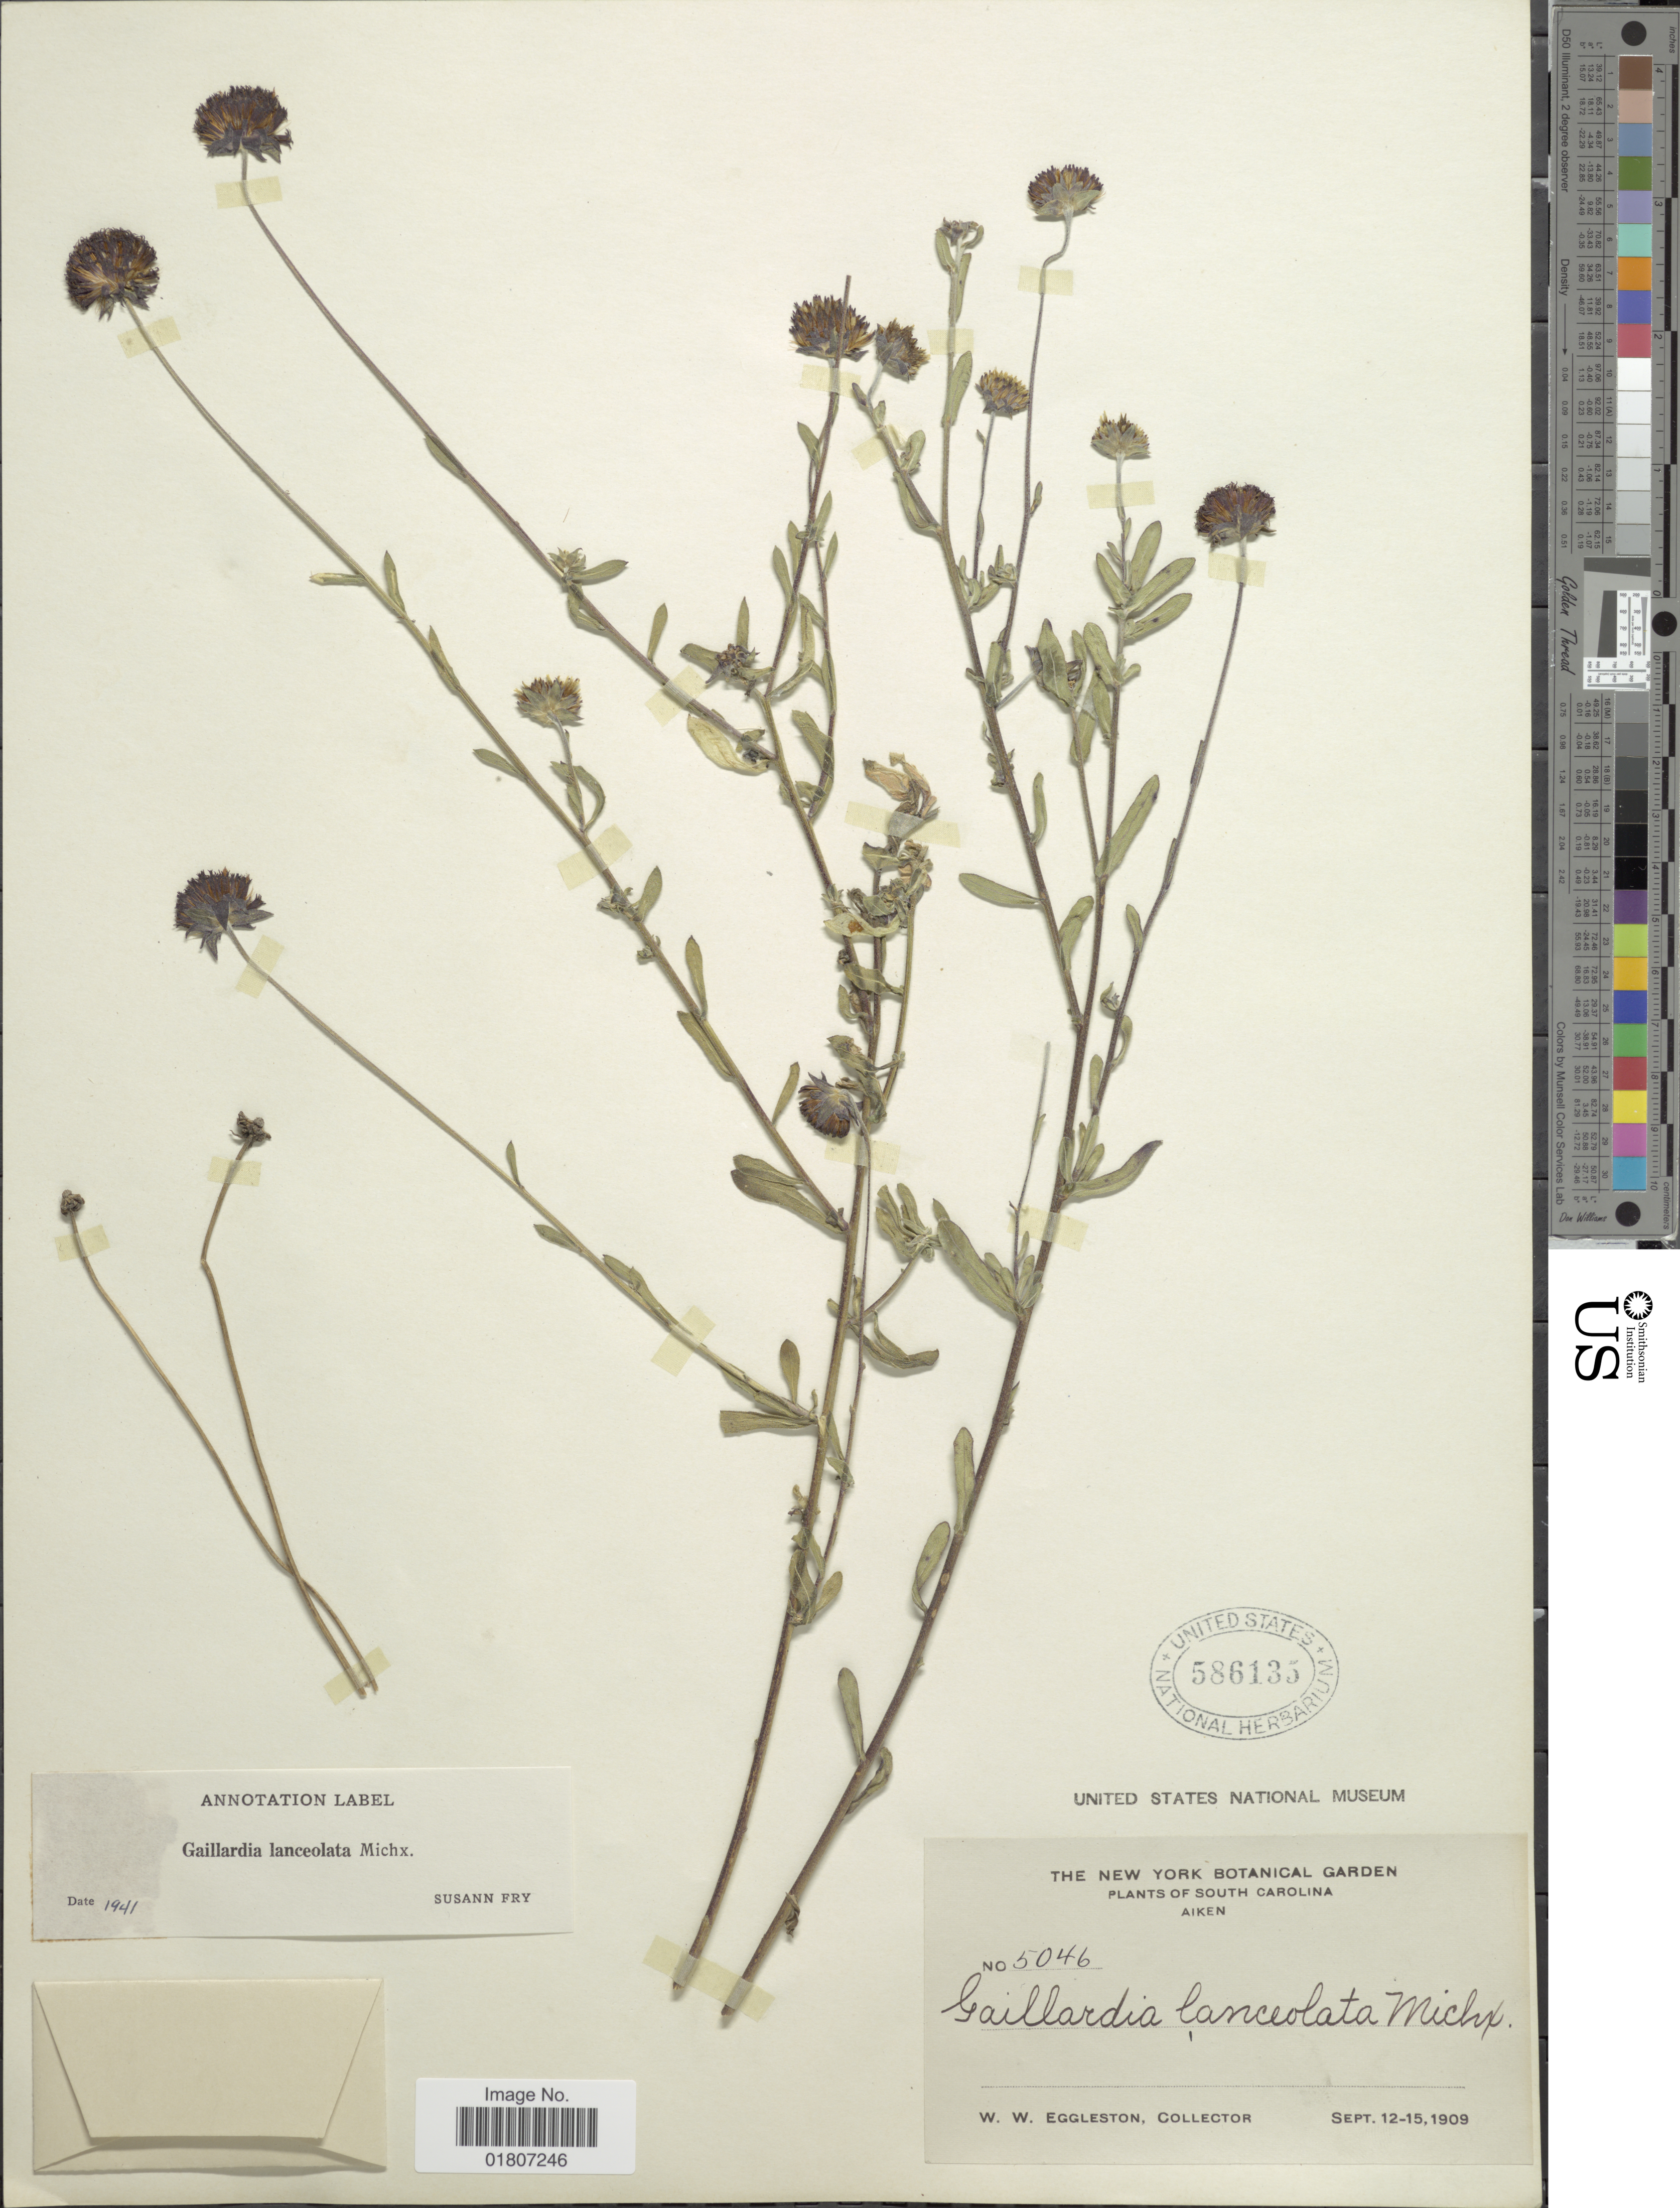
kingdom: Plantae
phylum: Tracheophyta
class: Magnoliopsida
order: Asterales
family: Asteraceae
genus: Gaillardia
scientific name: Gaillardia lanceolata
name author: Michx.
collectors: W. W. Eggleston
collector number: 5046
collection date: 1909-09-12/1909-09-15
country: United States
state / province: South Carolina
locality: Aiken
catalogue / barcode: US 586135